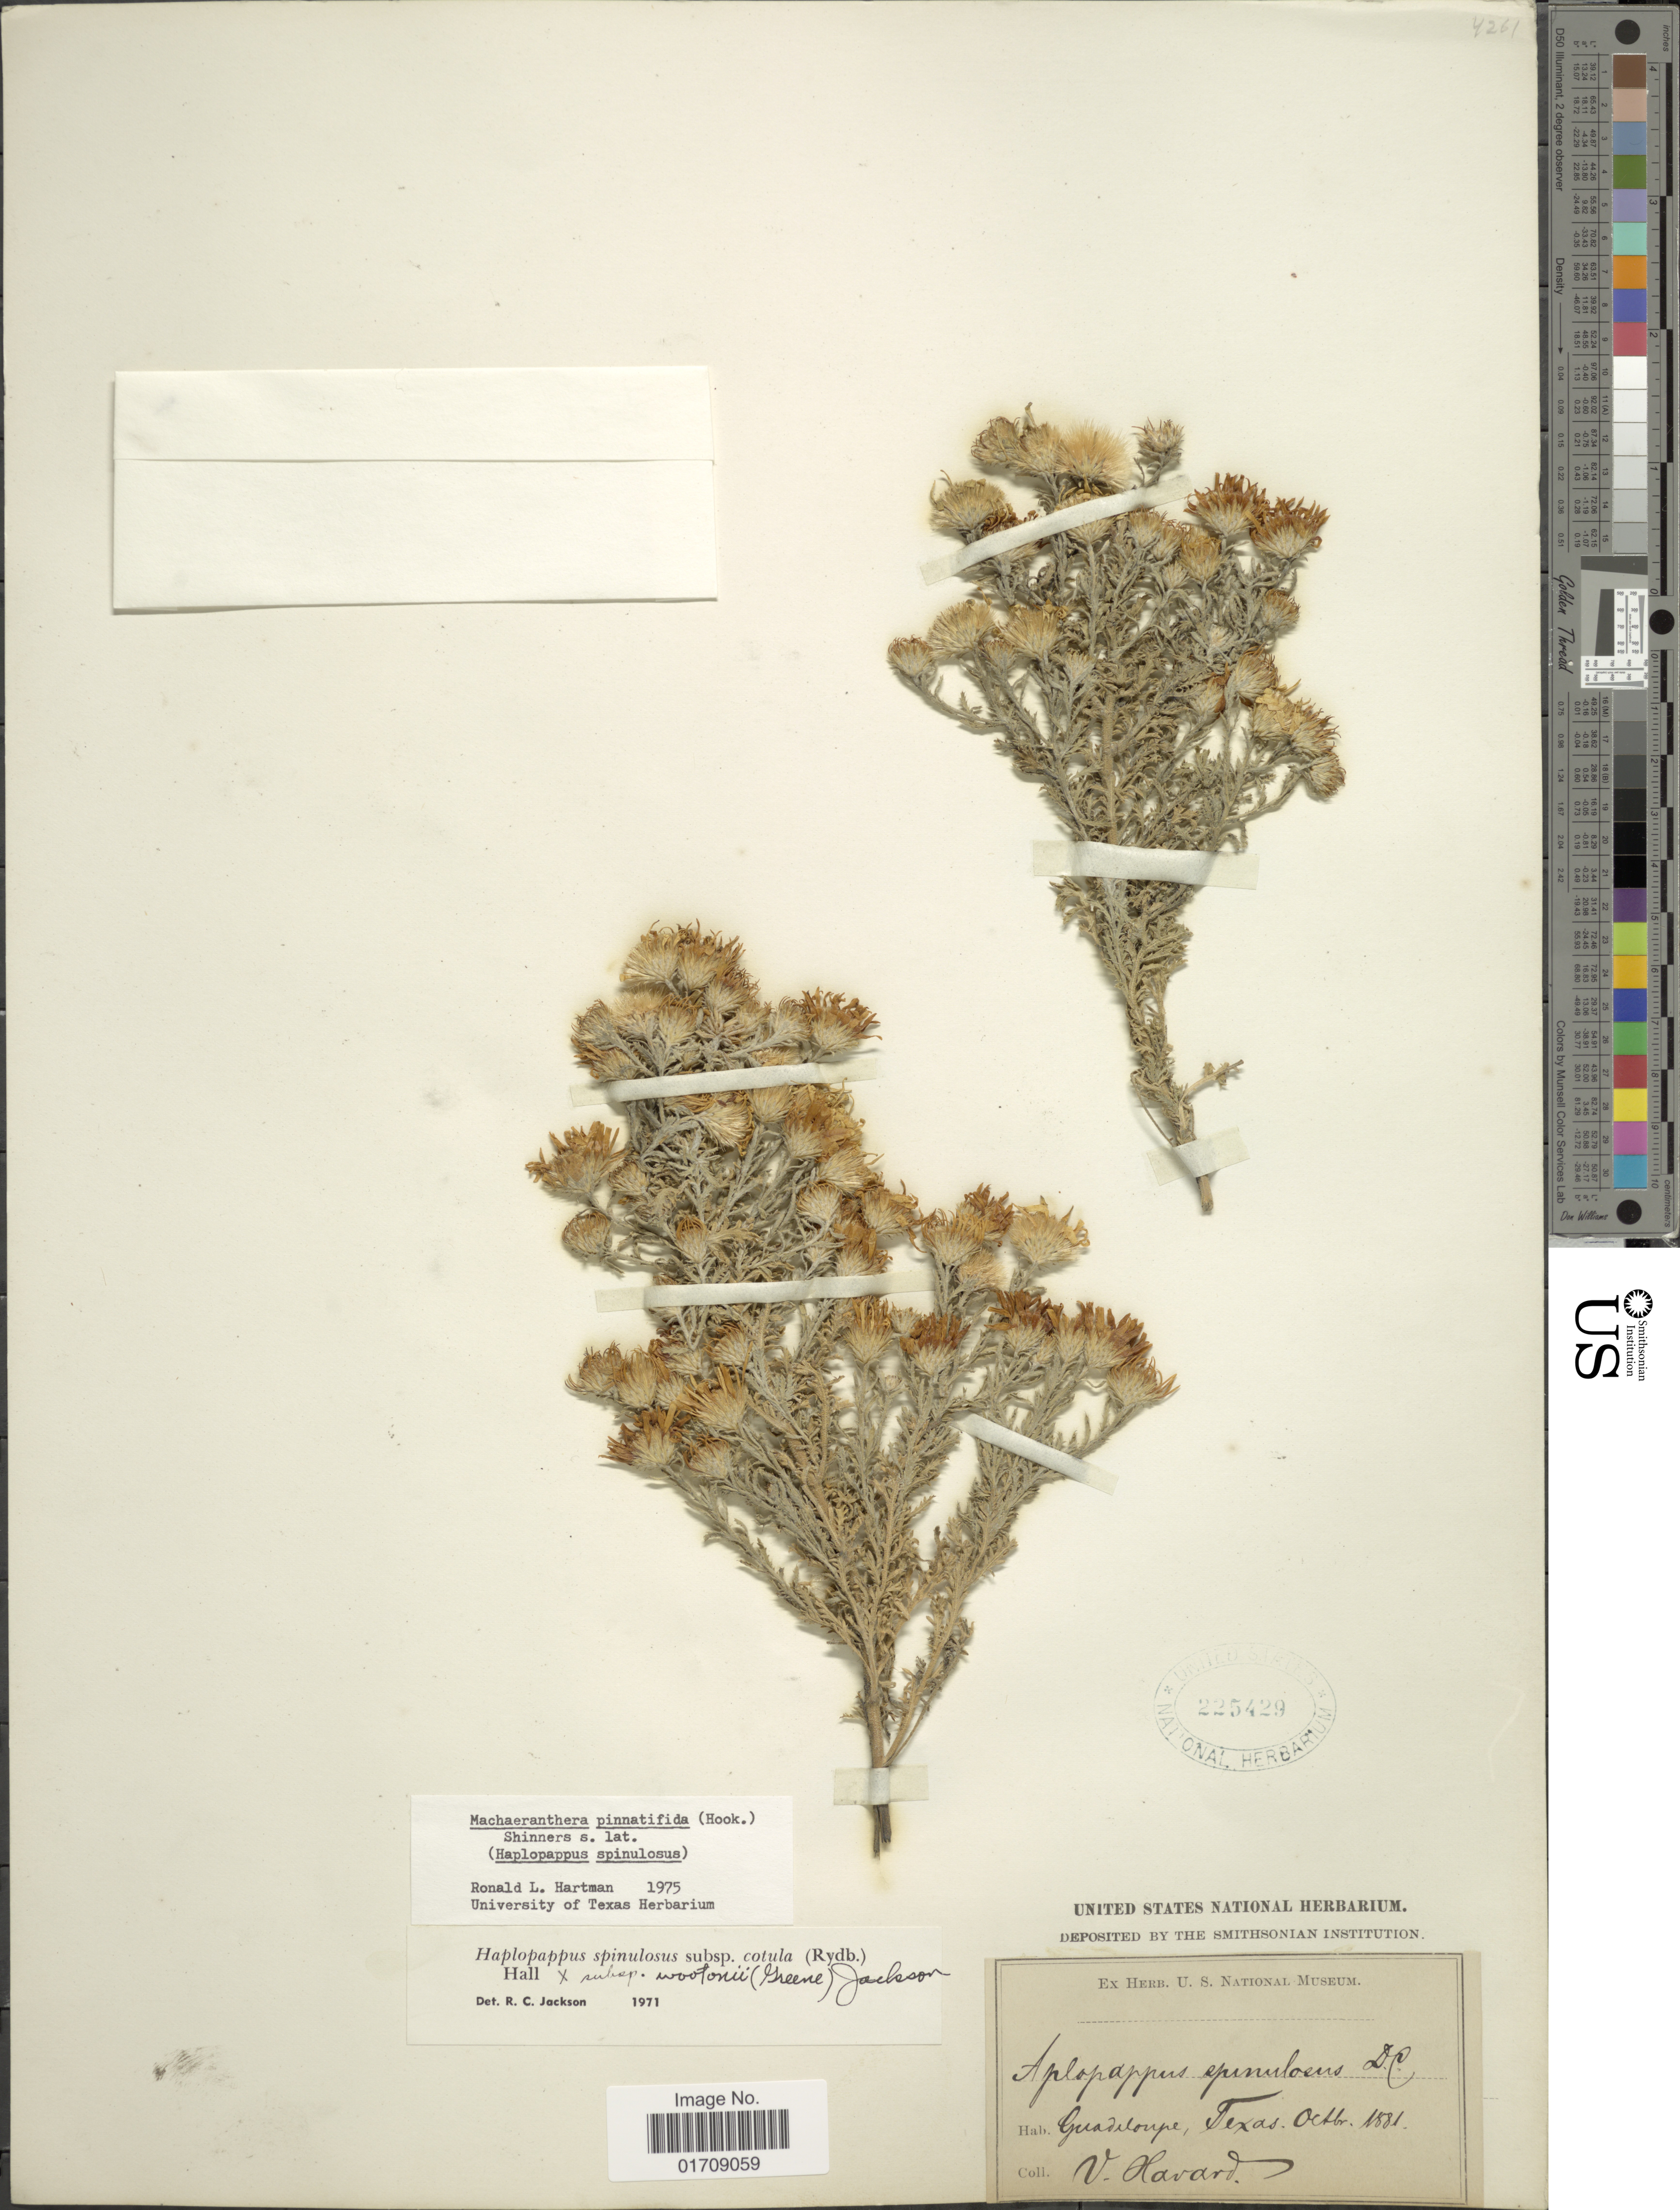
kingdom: Plantae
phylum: Tracheophyta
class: Magnoliopsida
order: Asterales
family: Asteraceae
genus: Machaeranthera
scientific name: Machaeranthera pinnatifida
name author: (Hook.) Shinners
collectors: V. Havard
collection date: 1881-10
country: United States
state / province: Texas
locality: Guadeloupe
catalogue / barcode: US 225429